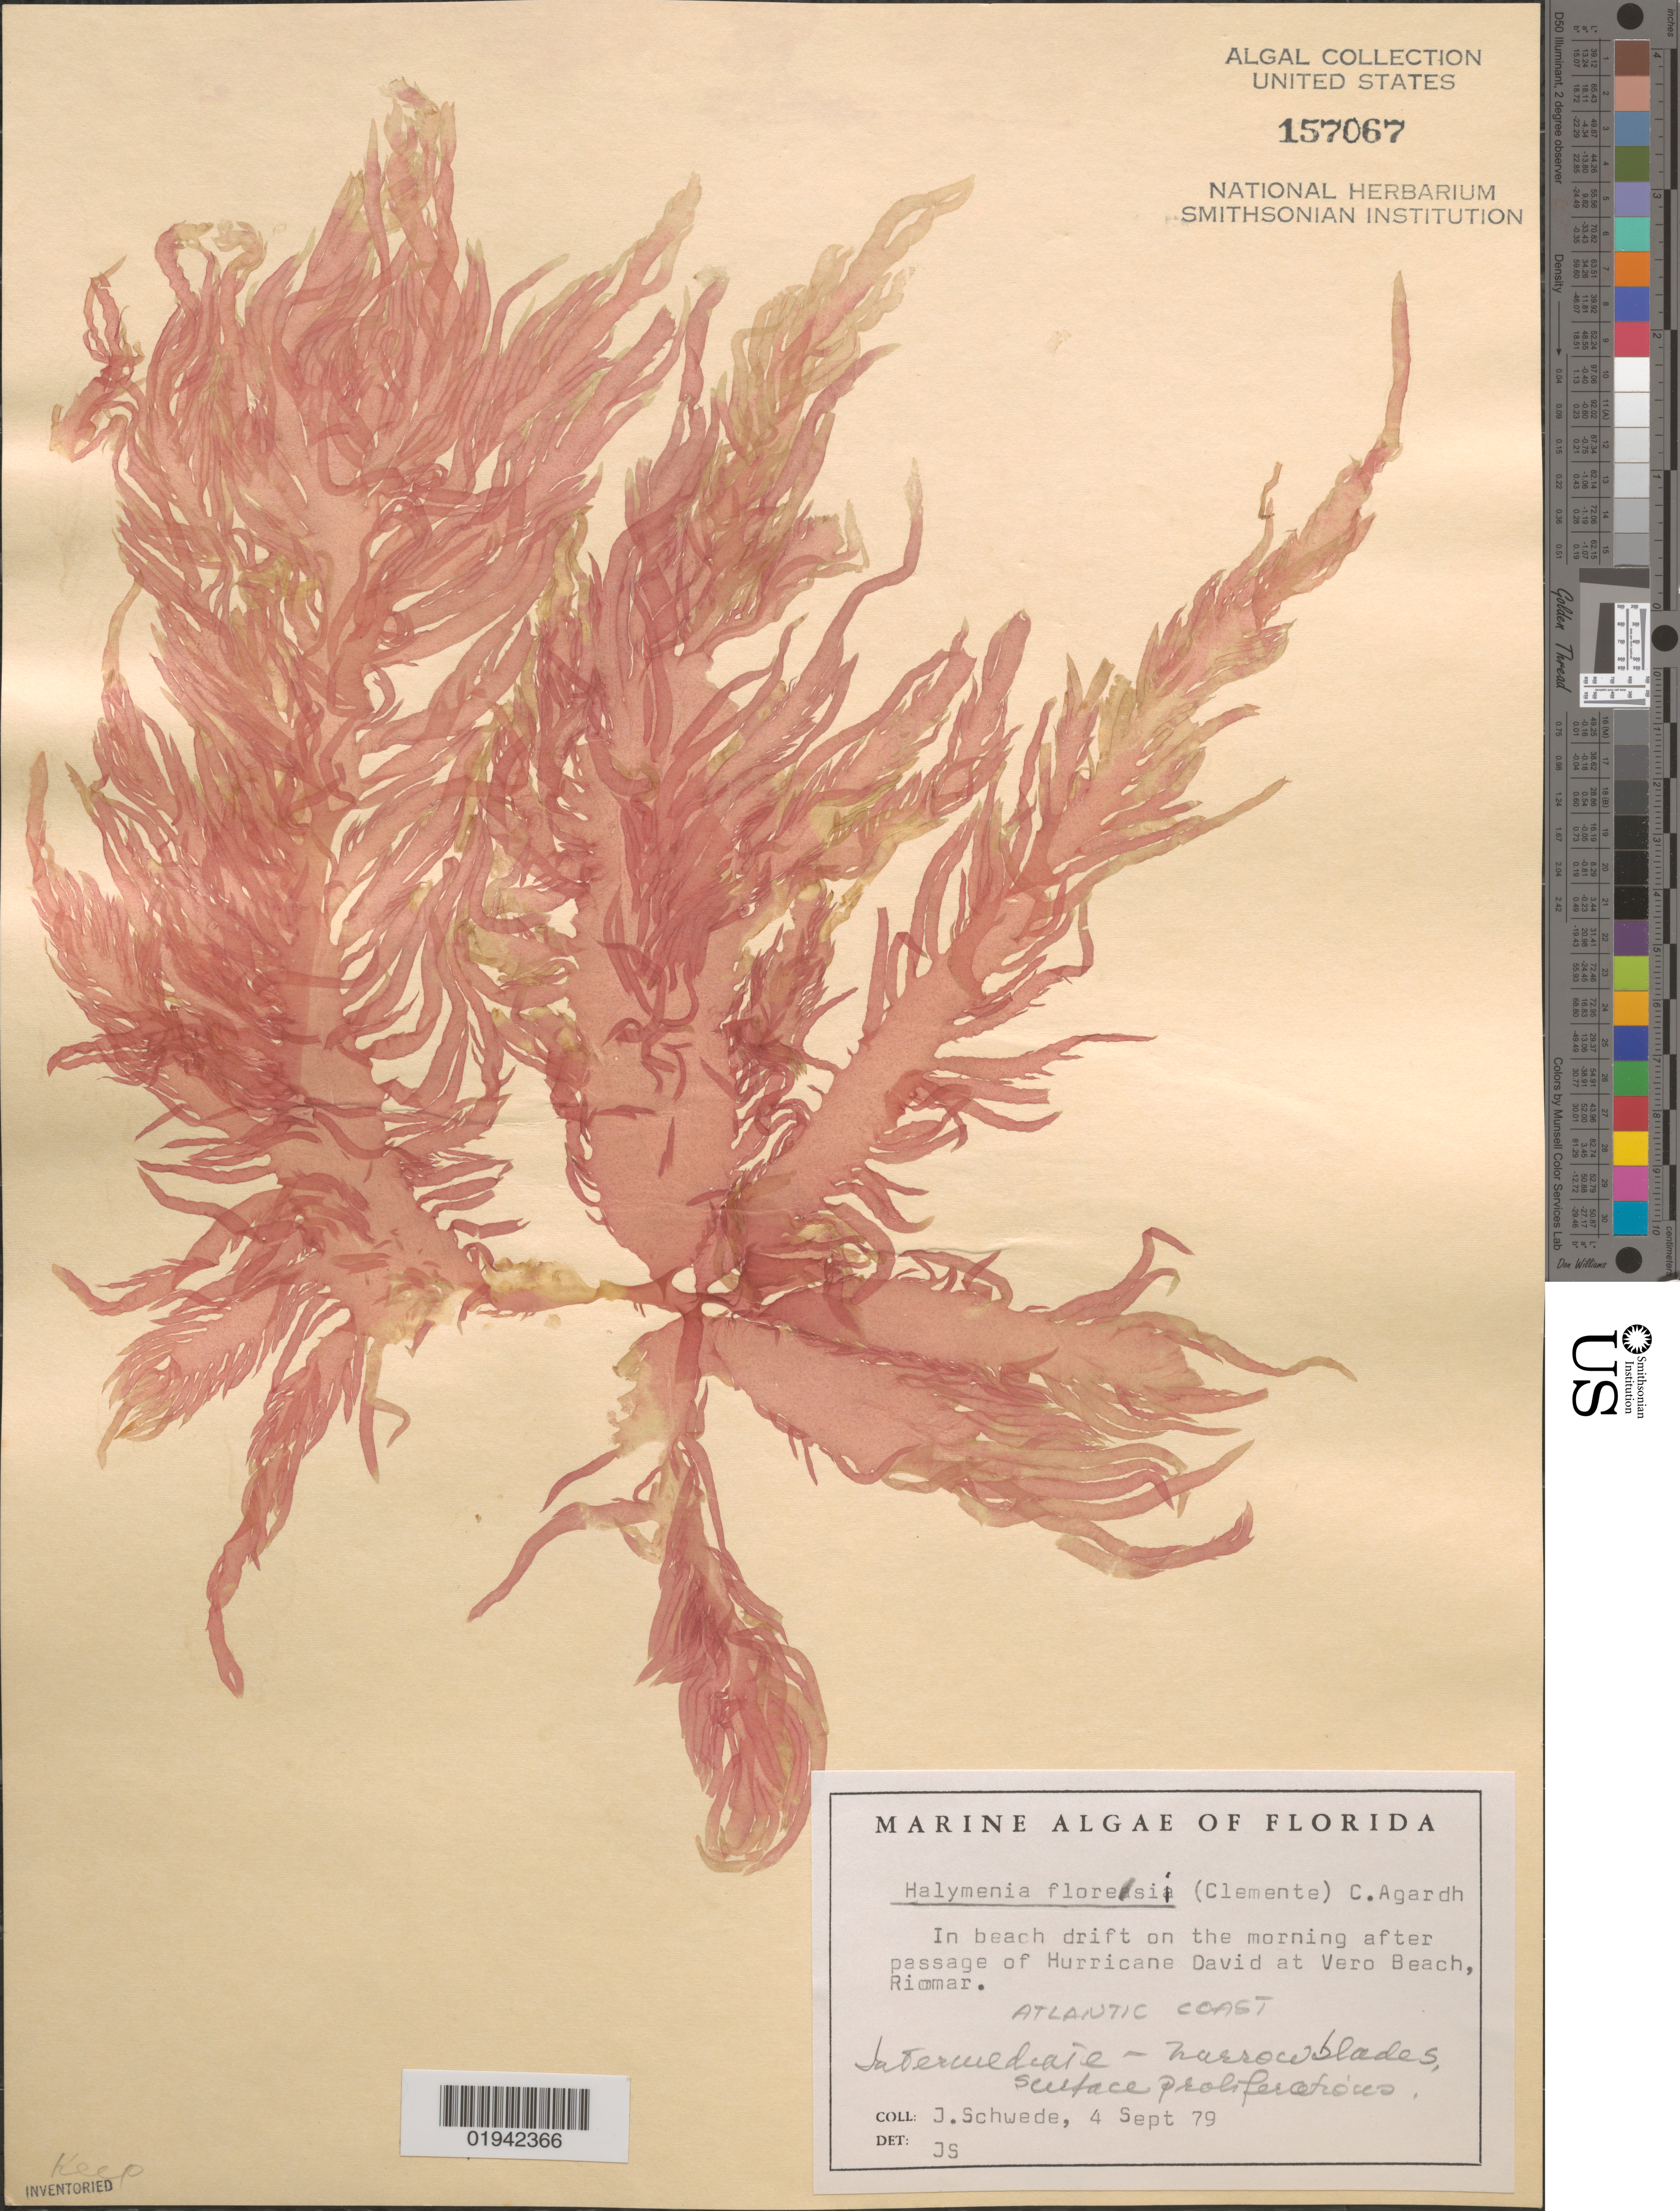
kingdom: Plantae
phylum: Rhodophyta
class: Florideophyceae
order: Halymeniales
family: Halymeniaceae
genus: Halymenia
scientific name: Halymenia floresii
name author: (Clemente) C. Agardh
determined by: Schwede, J., (UNITED STATES)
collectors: J. Schwede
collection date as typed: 04 Sep 1979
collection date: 1979-09-04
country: United States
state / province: Florida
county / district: Indian River County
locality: Vero Beach, Riomar, Atlantic Coast, cast up by Hurricane David on 3 September 1979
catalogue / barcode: US 157067